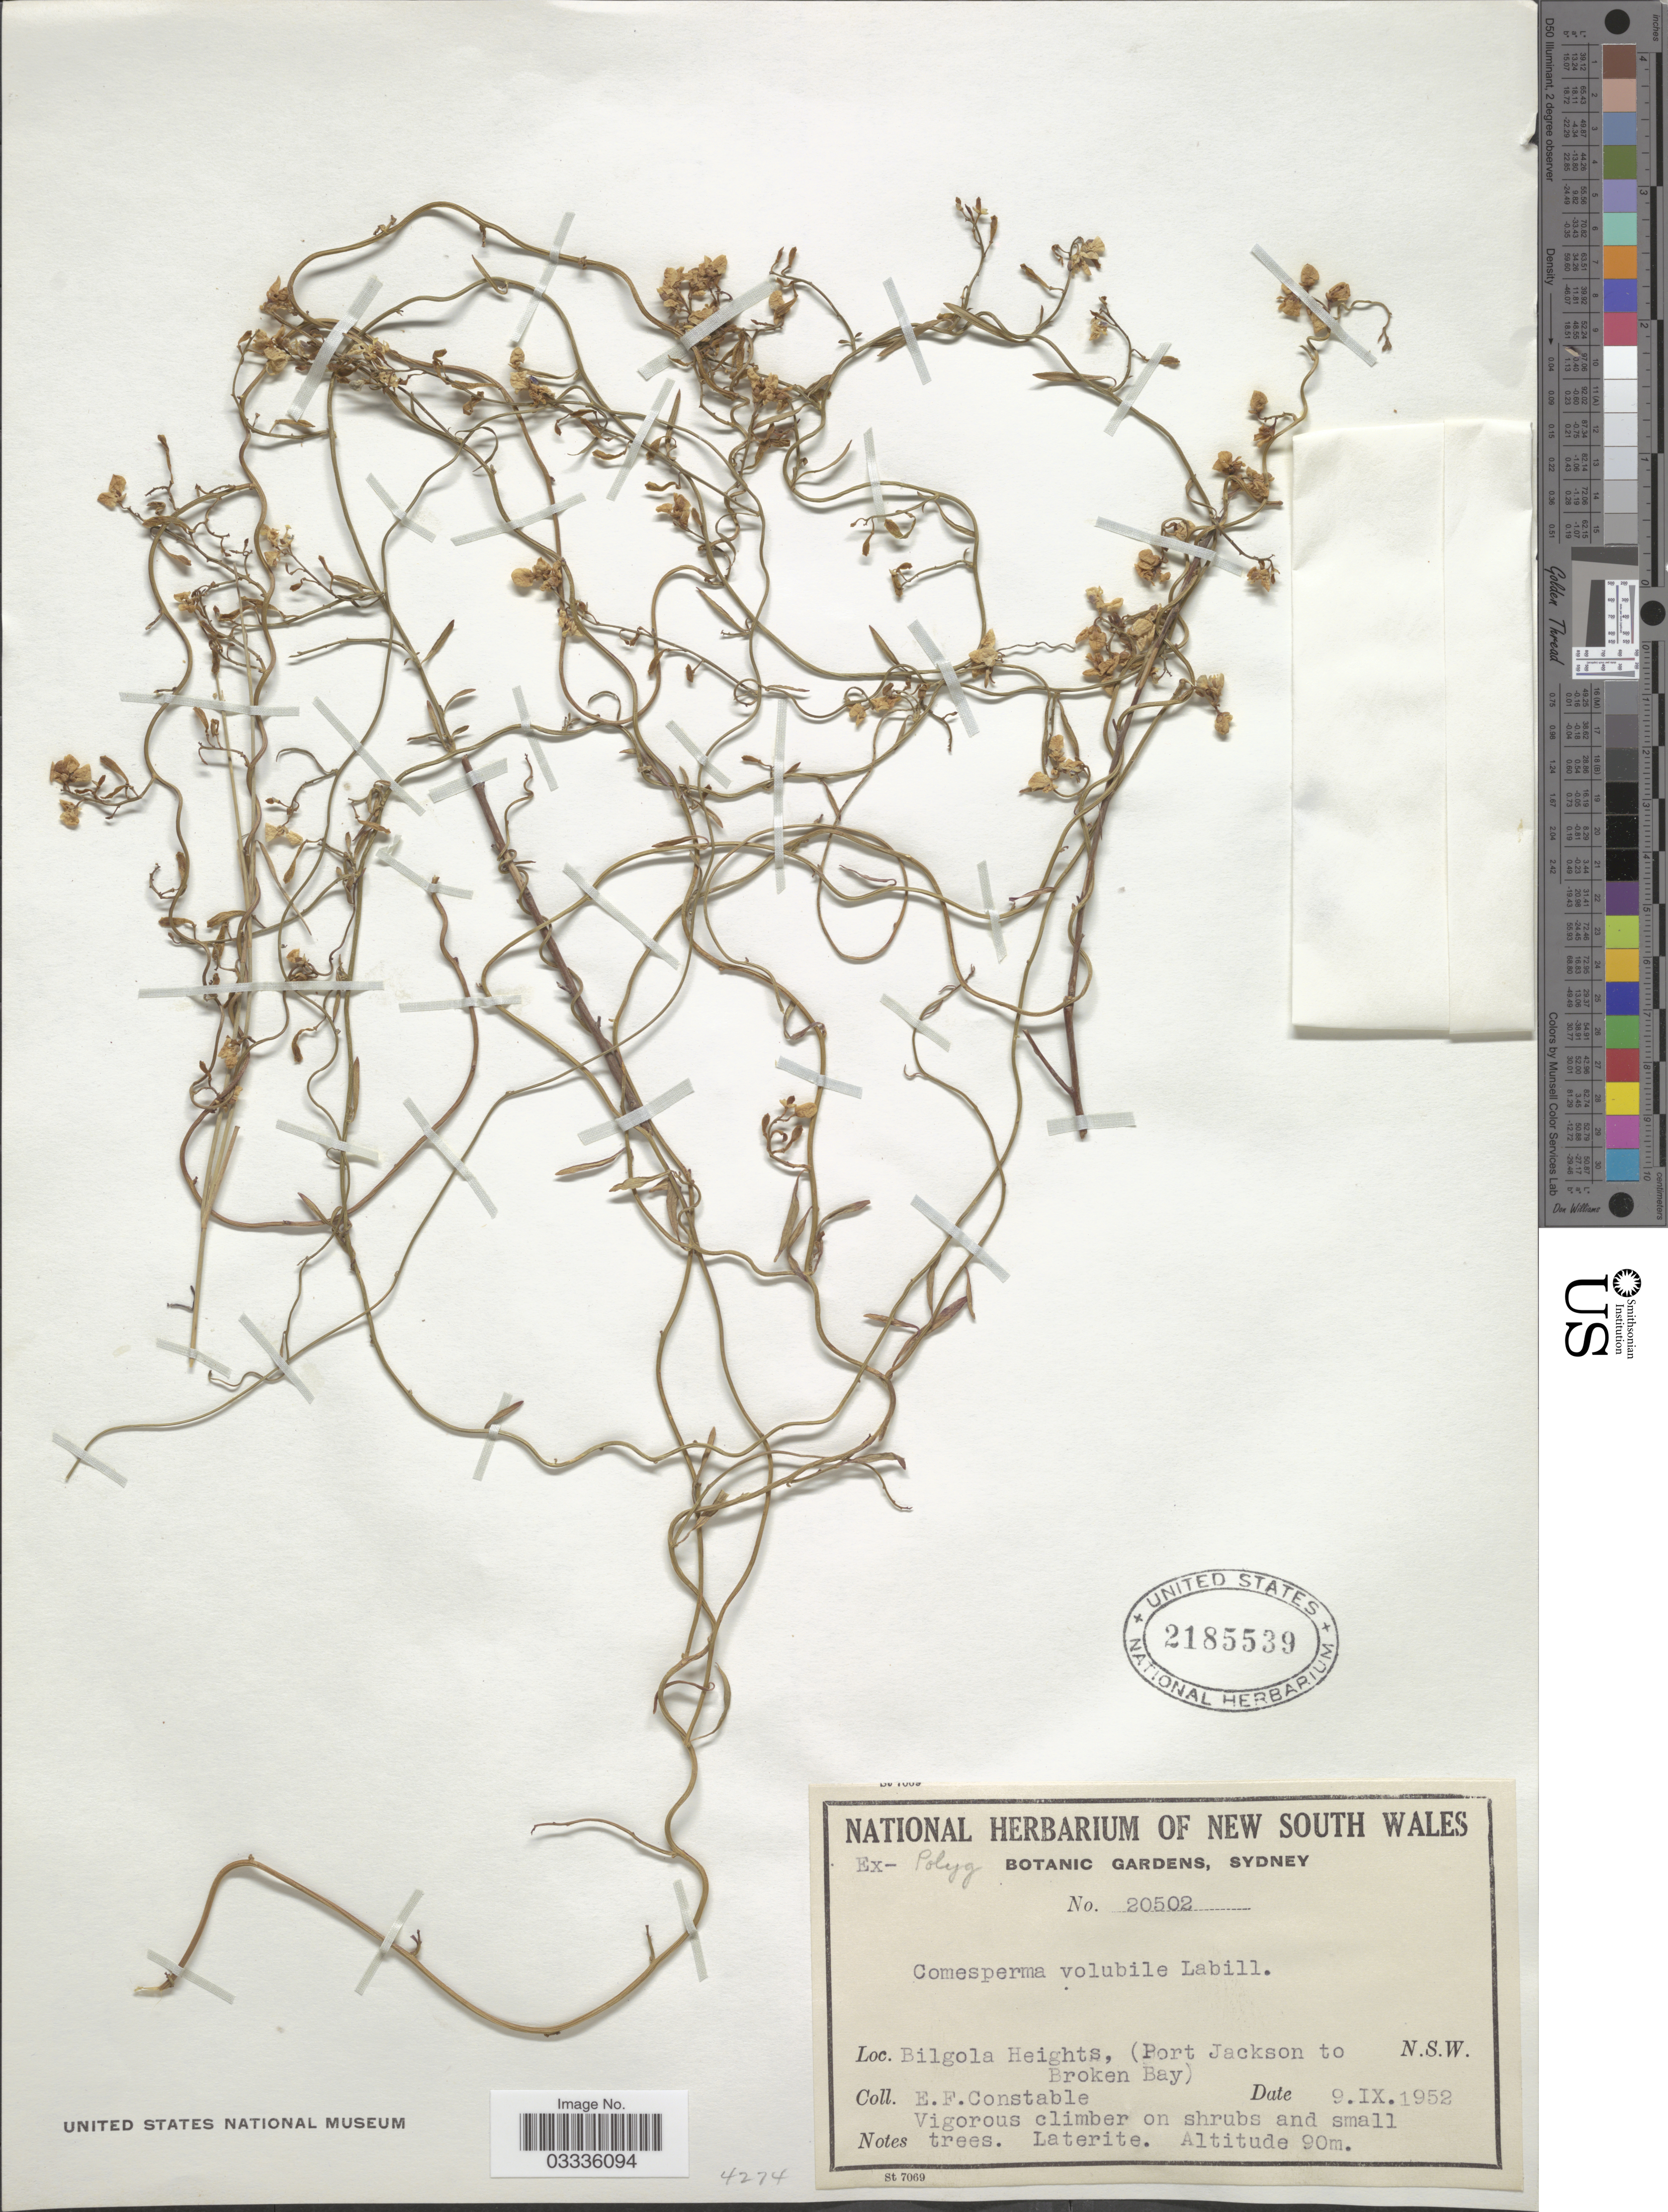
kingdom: Plantae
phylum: Tracheophyta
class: Magnoliopsida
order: Fabales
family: Polygalaceae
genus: Comesperma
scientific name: Comesperma volubile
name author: Labill.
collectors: E. F. Constable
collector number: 20502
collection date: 1952-09-09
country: Australia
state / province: New South Wales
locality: Bilgola Heights, (Port Jackson to Broken Bay).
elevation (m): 90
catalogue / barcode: US 2185539